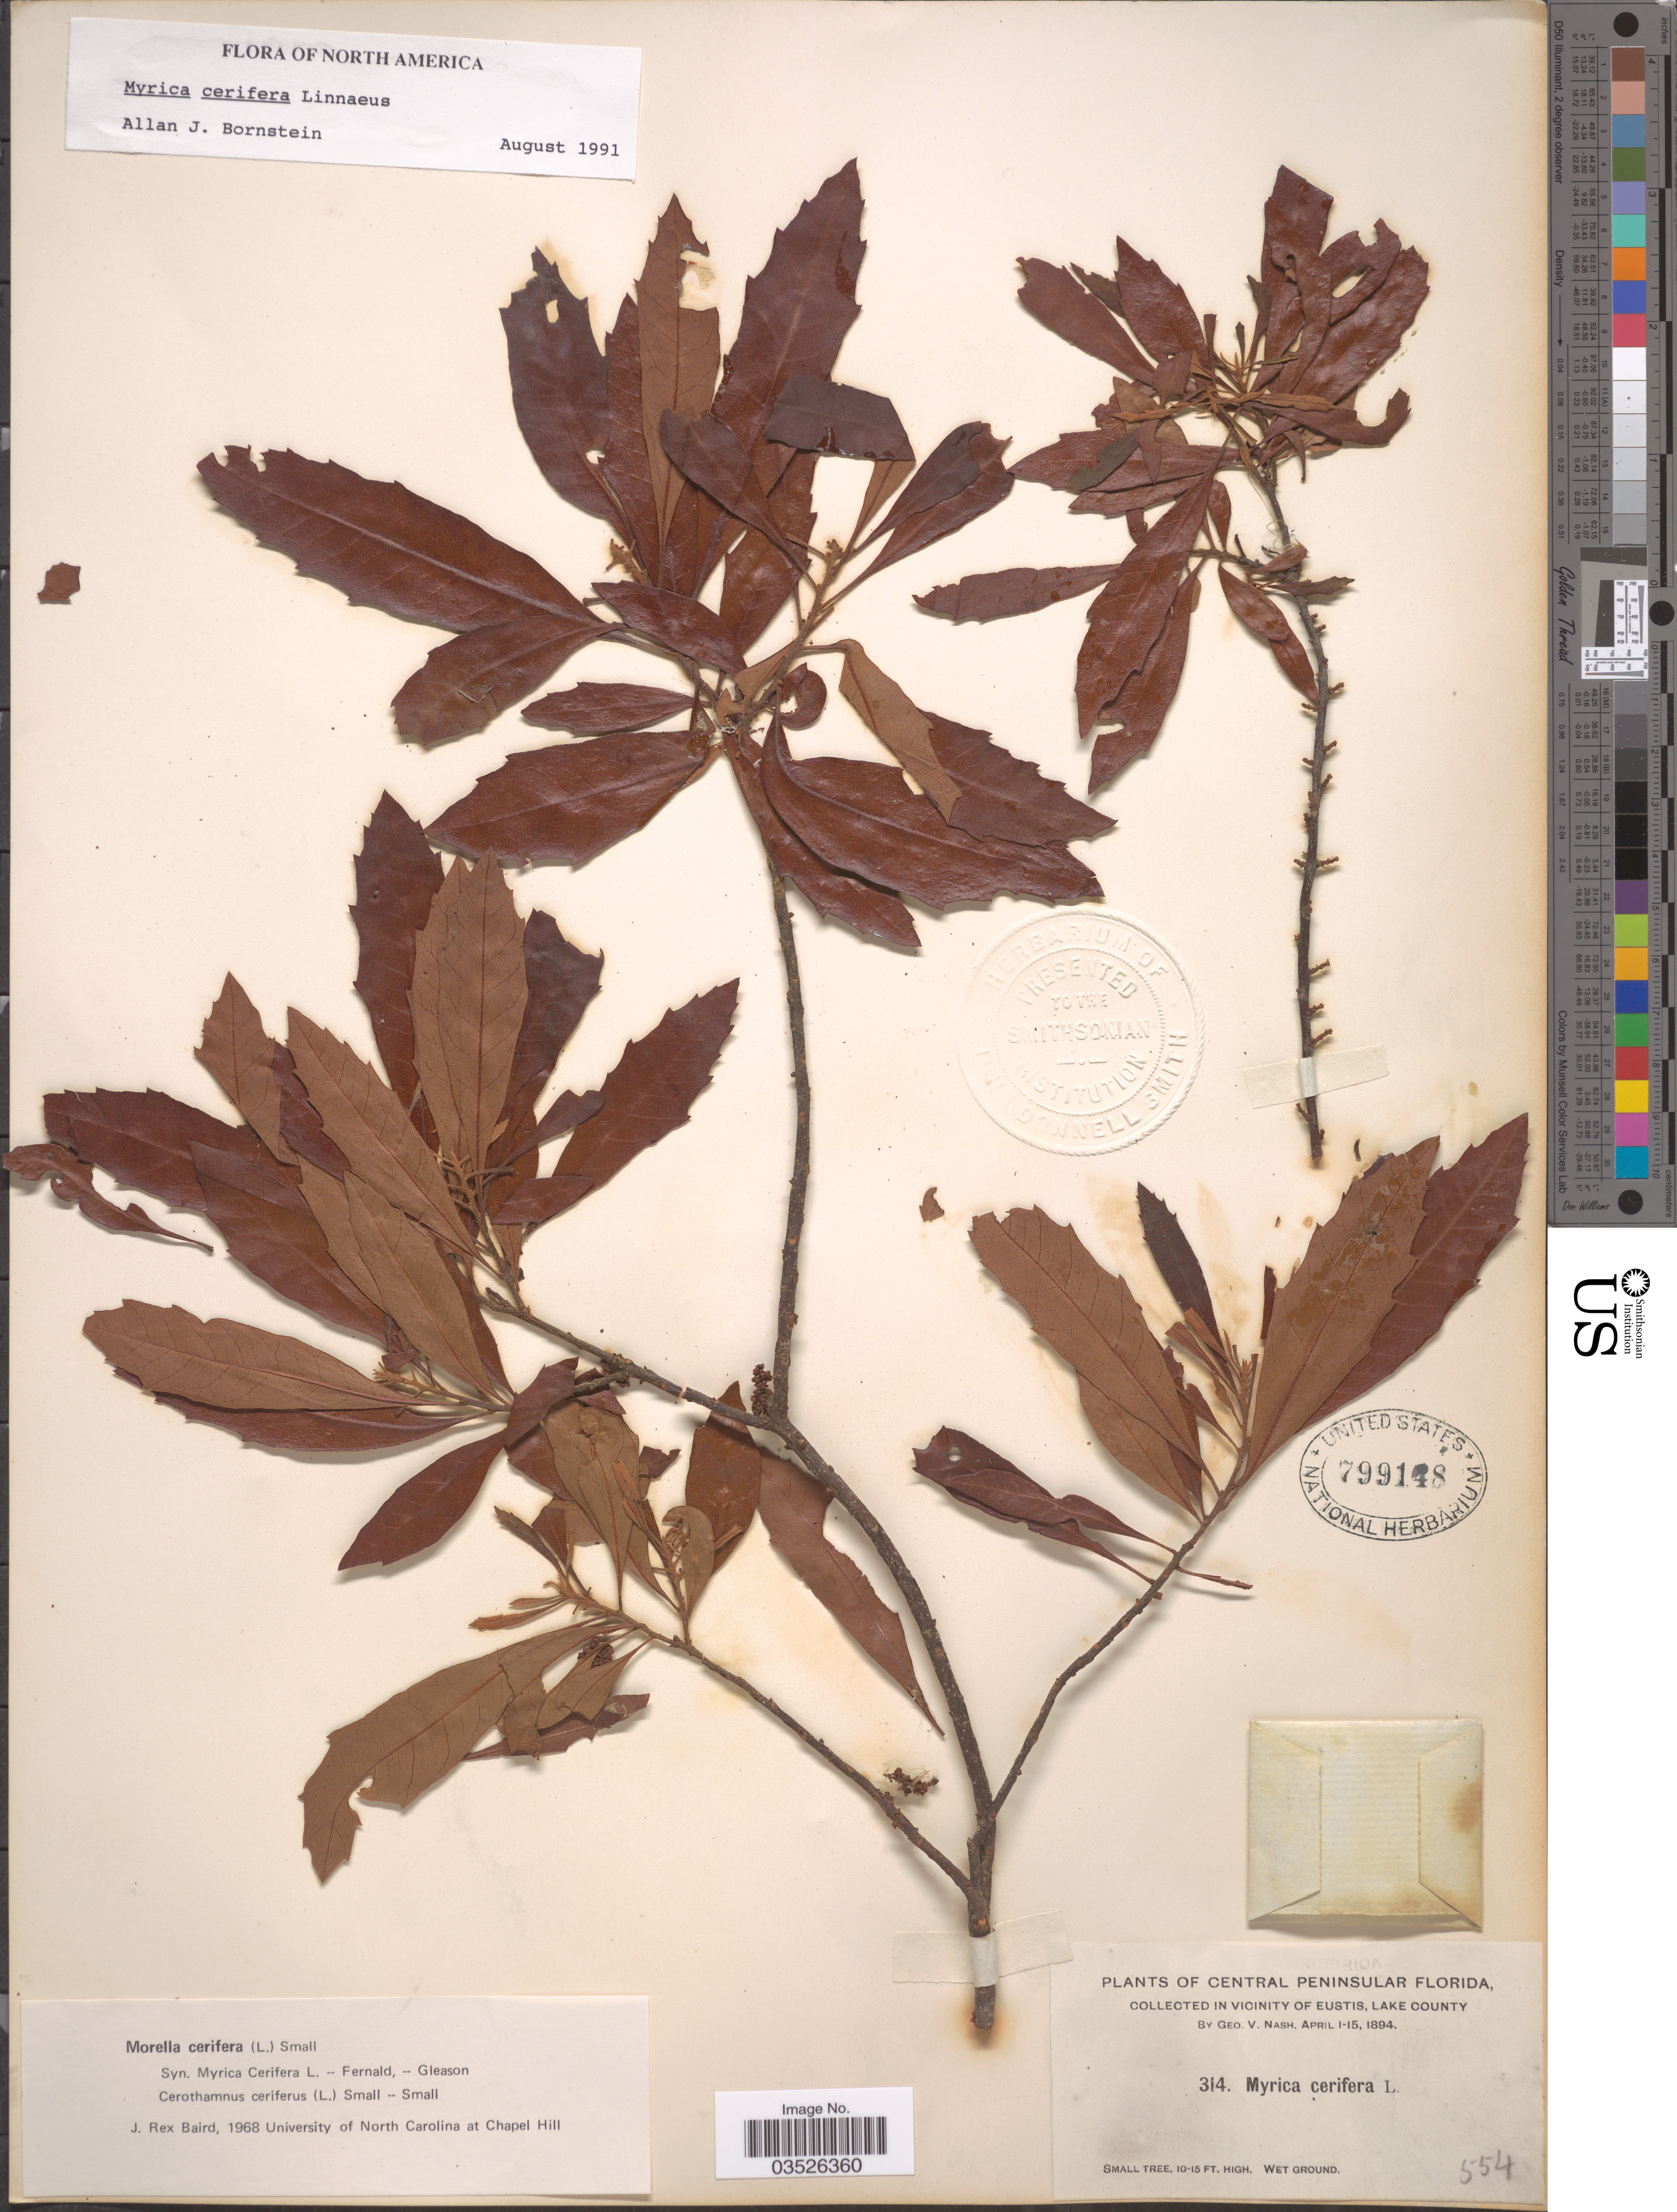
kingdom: Plantae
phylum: Tracheophyta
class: Magnoliopsida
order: Fagales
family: Myricaceae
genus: Morella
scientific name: Morella cerifera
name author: (L.) Small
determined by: Baird, James Rex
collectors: G. V. Nash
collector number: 314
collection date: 1894-04-01/1894-04-15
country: United States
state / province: Florida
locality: Central Peninsular Florida. In vicinity of Eustis, Lake County.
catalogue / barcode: US 799148